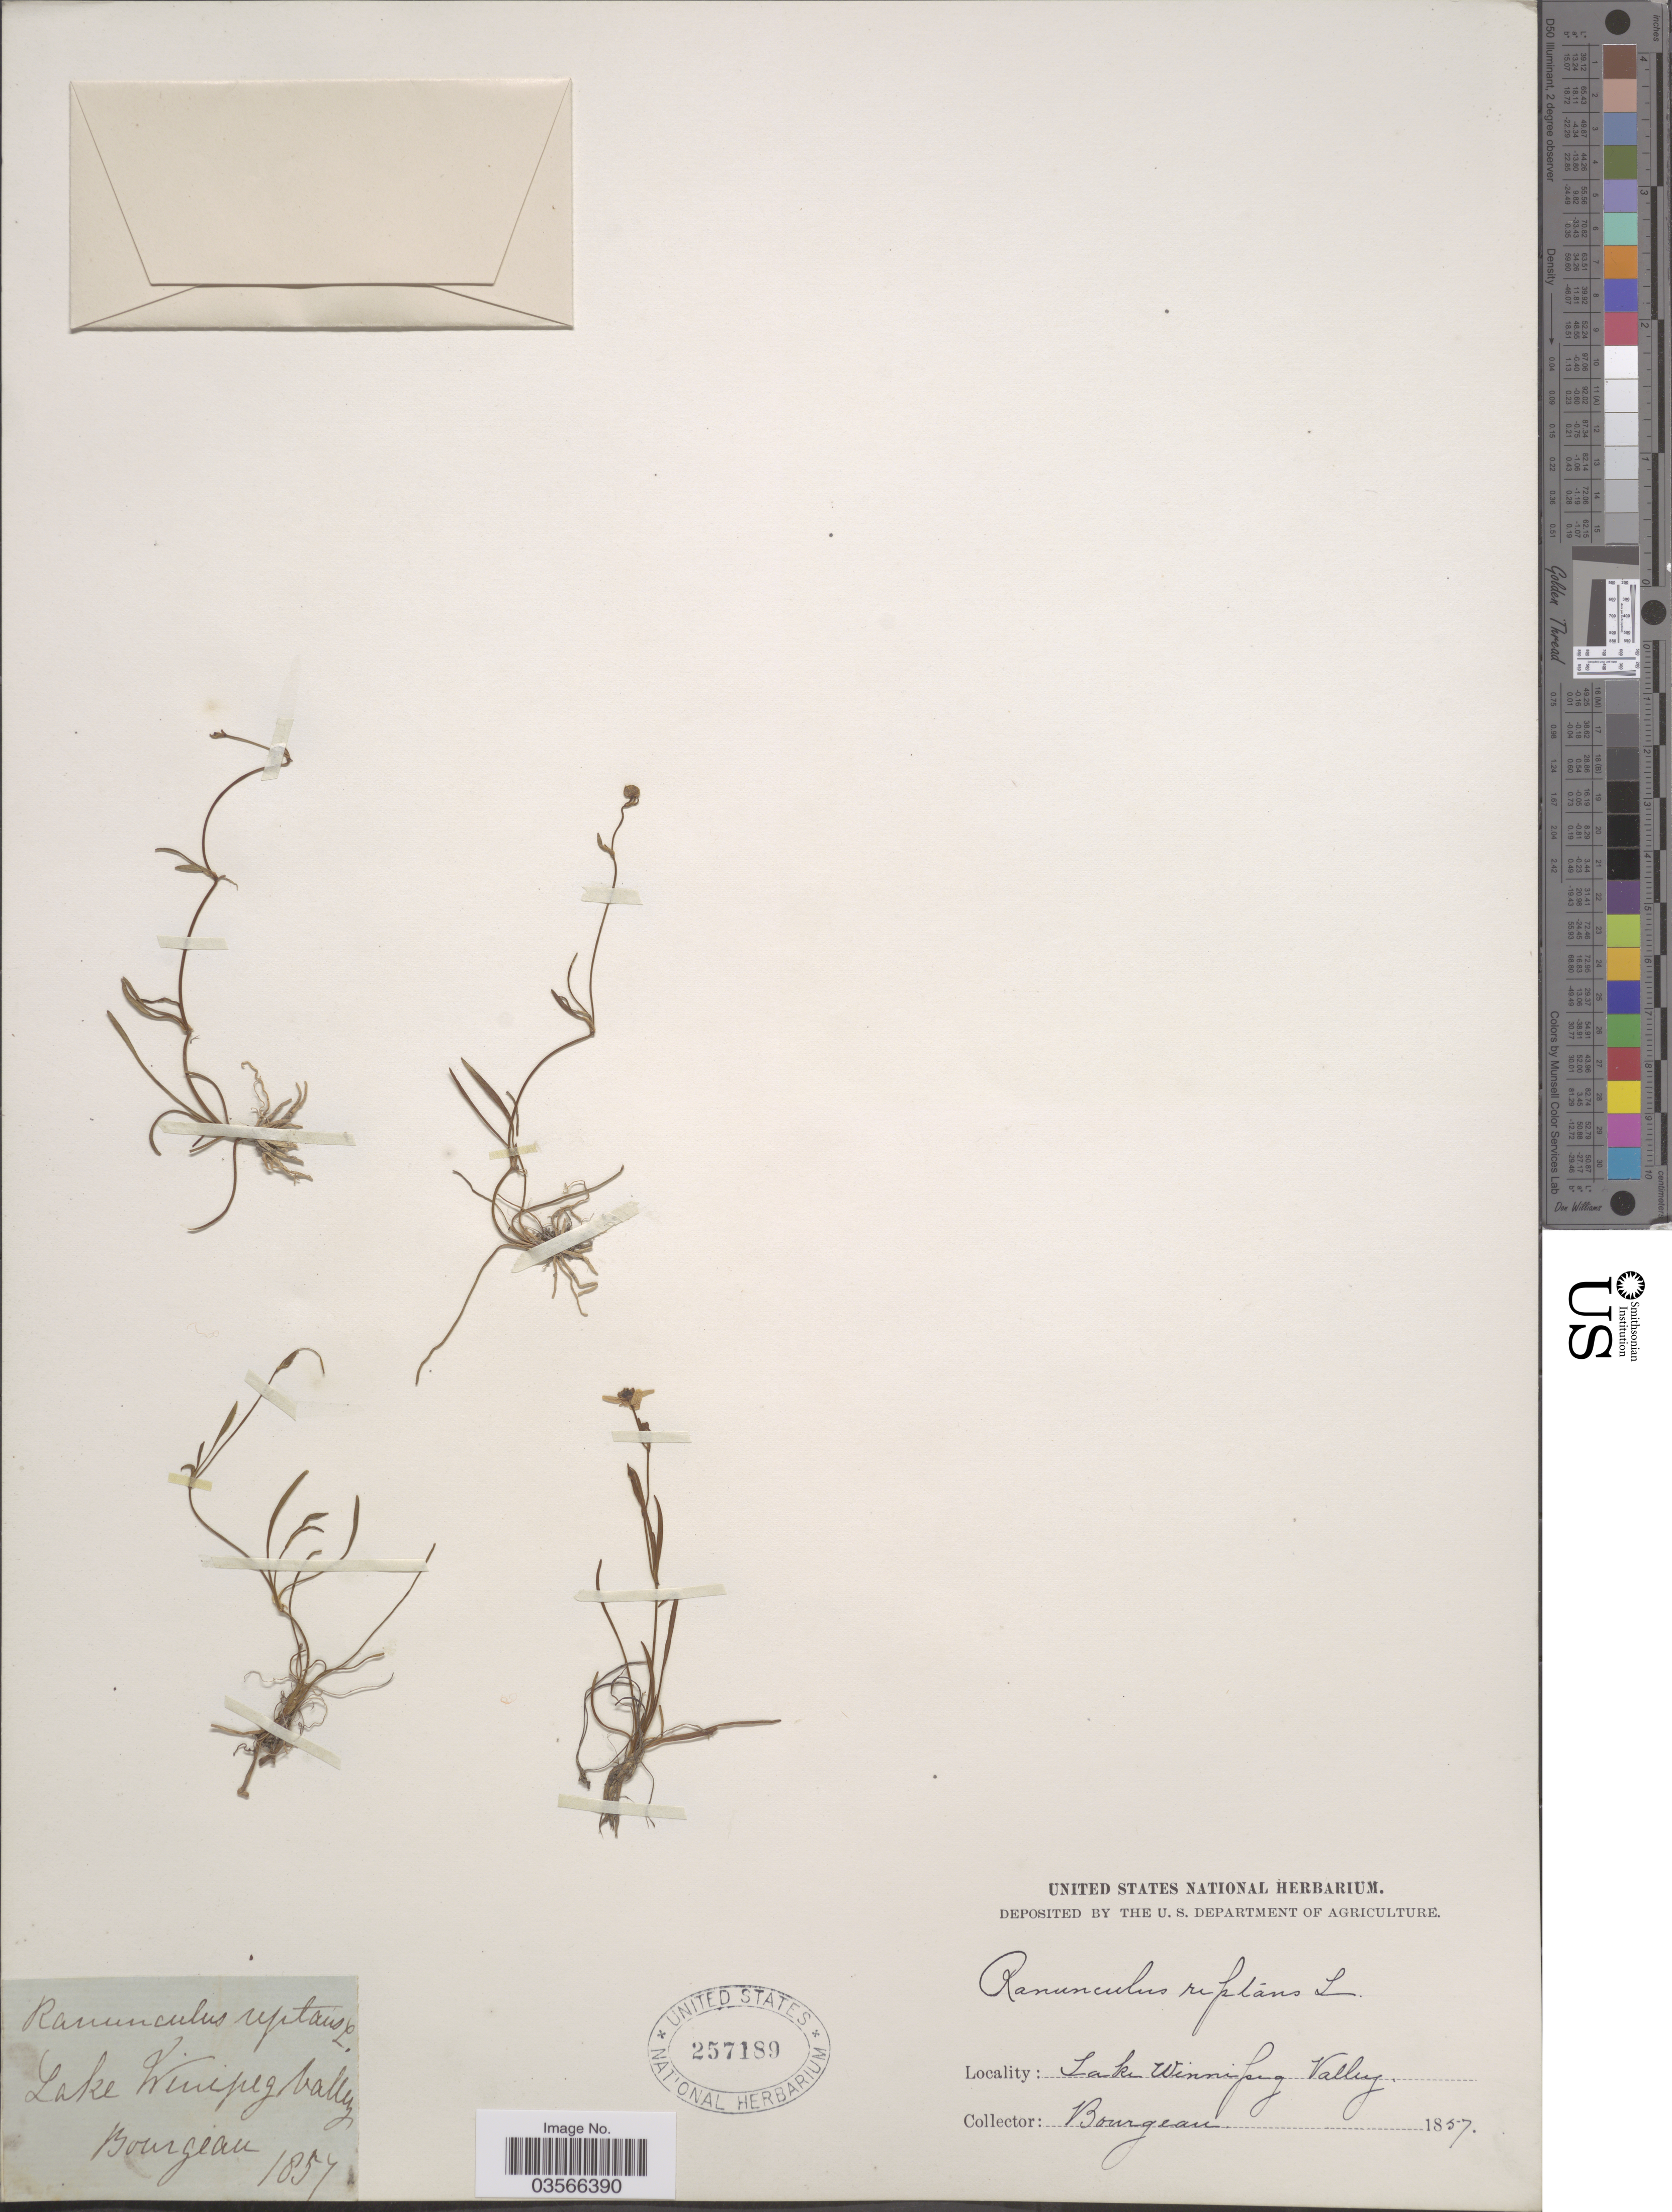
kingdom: Plantae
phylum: Tracheophyta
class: Magnoliopsida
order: Ranunculales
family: Ranunculaceae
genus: Ranunculus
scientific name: Ranunculus flammula var. filiformis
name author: (Michx.) Hook.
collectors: -. Bourgeau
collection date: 1857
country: Canada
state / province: Manitoba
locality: Lake Winnipeg Valley.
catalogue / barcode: US 257189